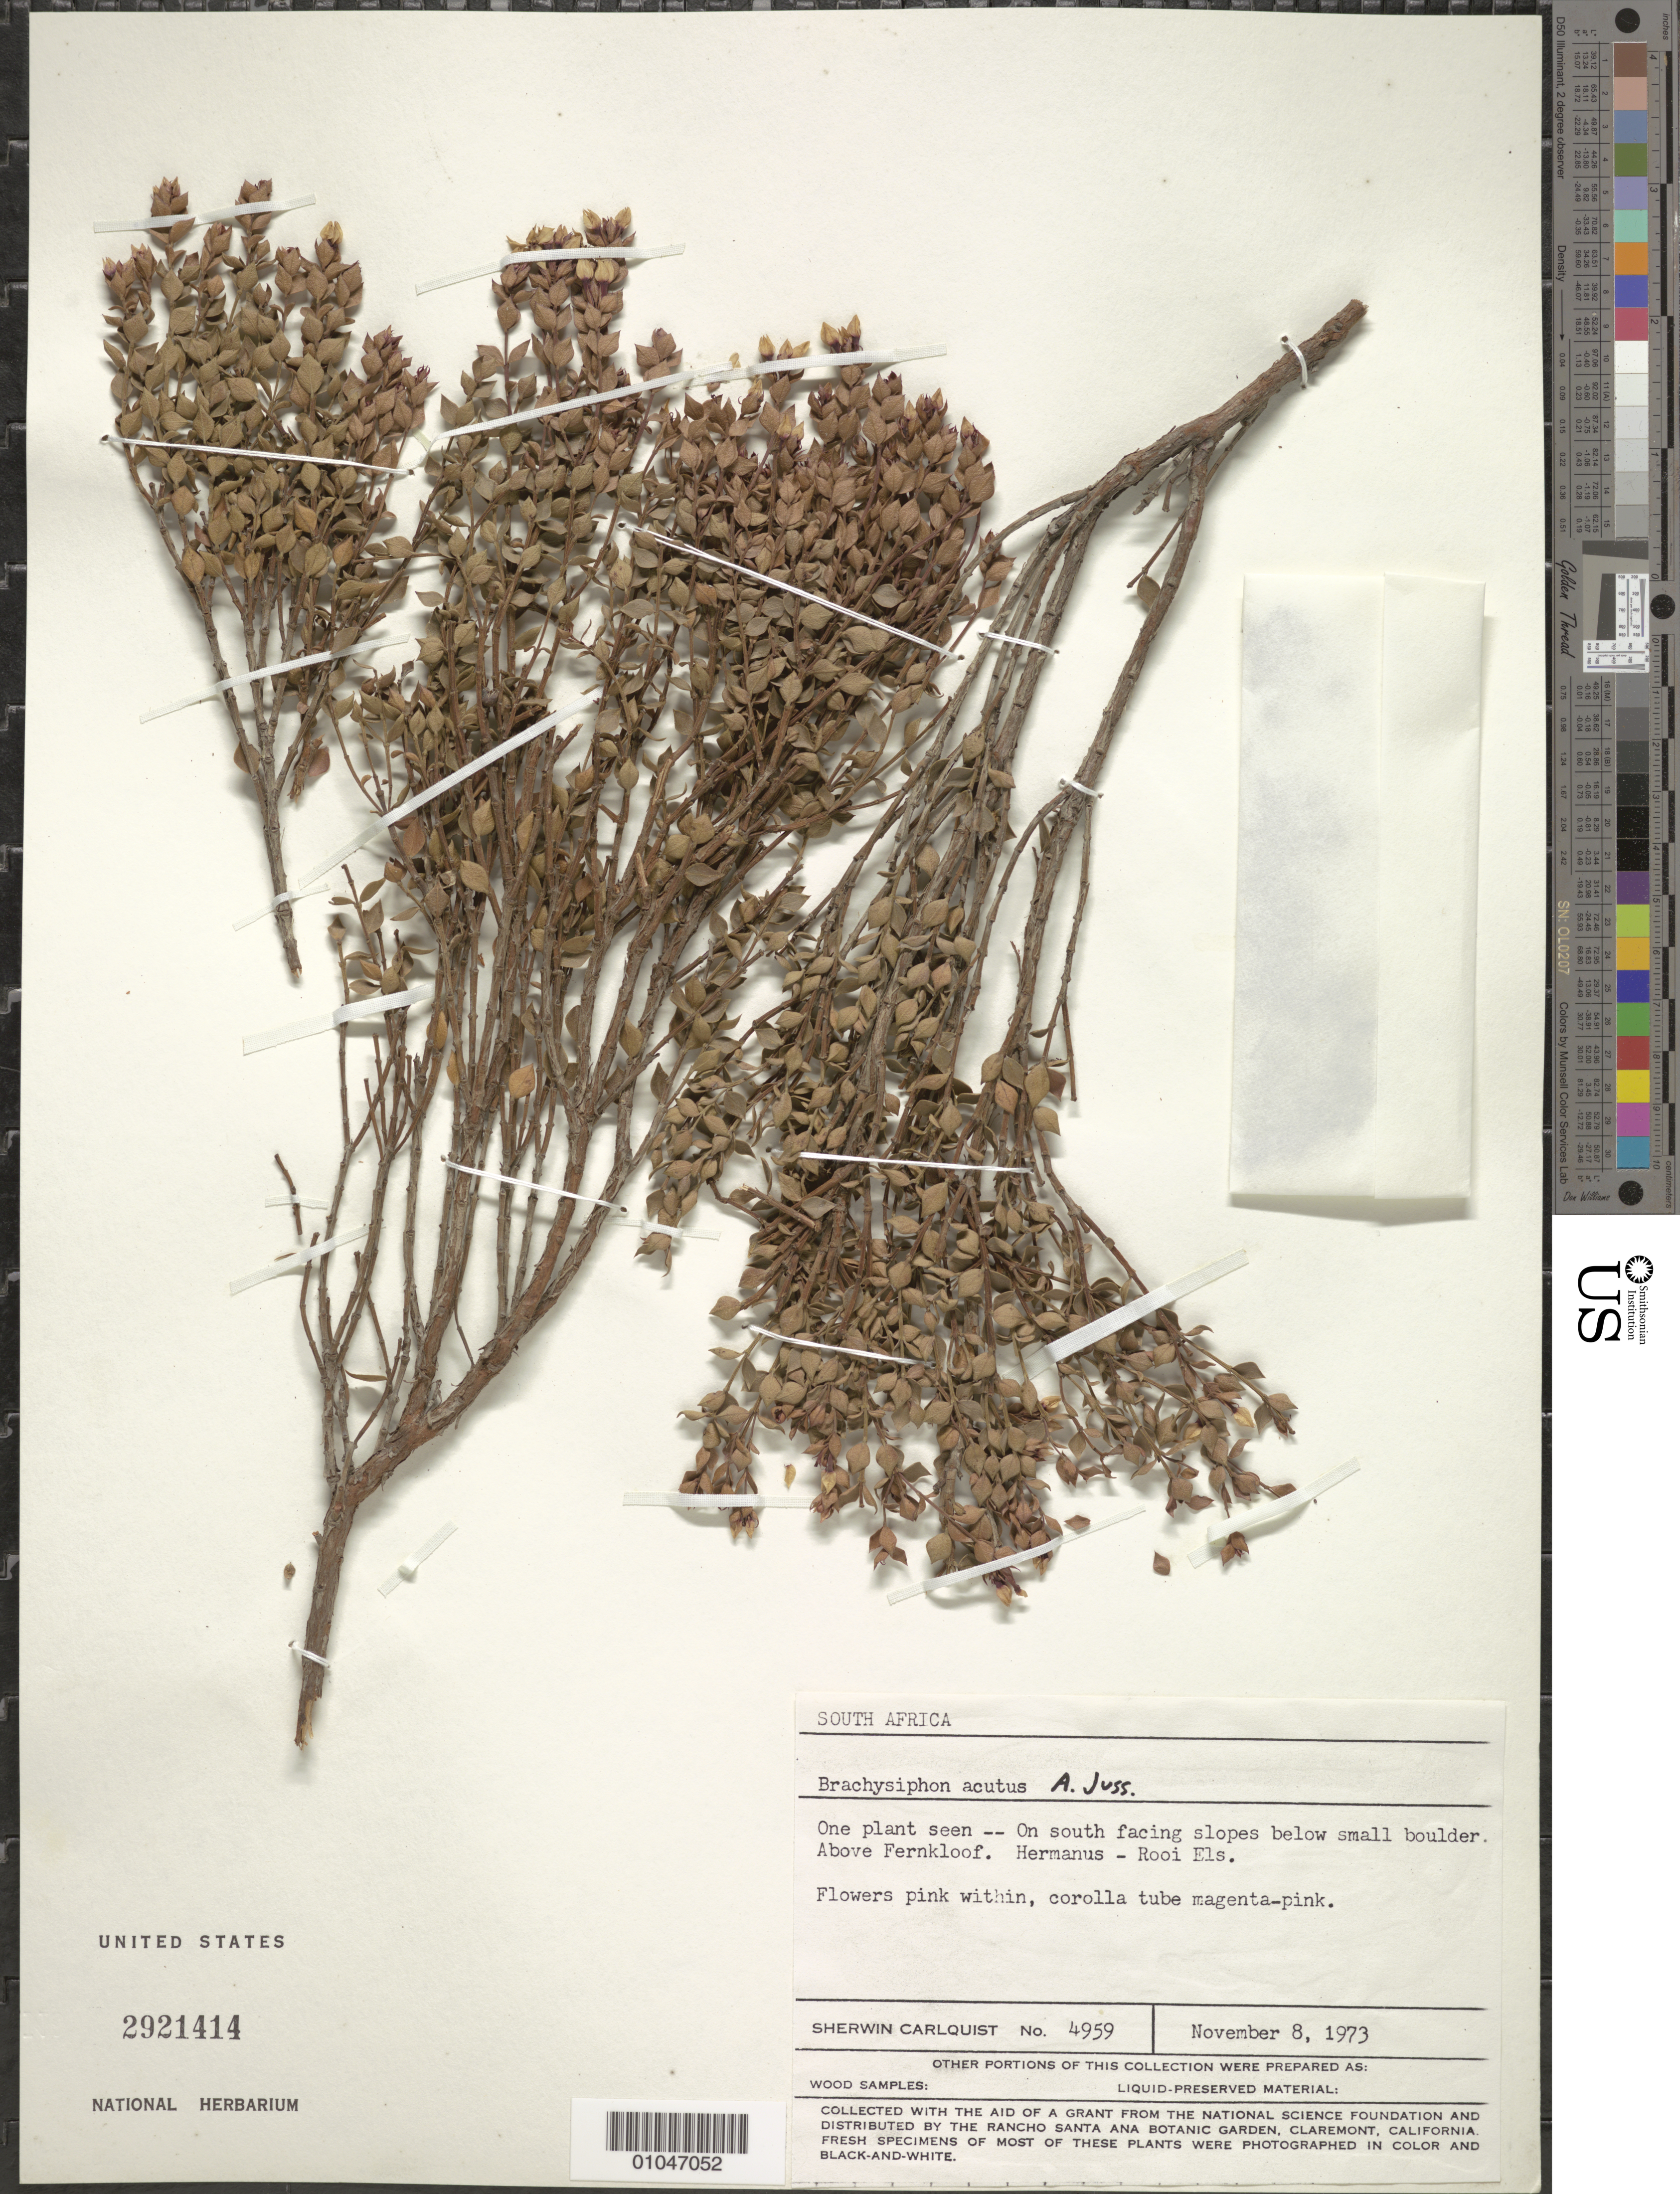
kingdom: Plantae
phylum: Tracheophyta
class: Magnoliopsida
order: Myrtales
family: Penaeaceae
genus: Brachysiphon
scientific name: Brachysiphon acutus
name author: (Thunb.) A. Juss.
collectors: S. Carlquist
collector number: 4959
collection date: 1973-11-08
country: South Africa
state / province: Western Cape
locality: Above Fernkloof, Hermanus-Rooi Els.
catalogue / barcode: US 2921414